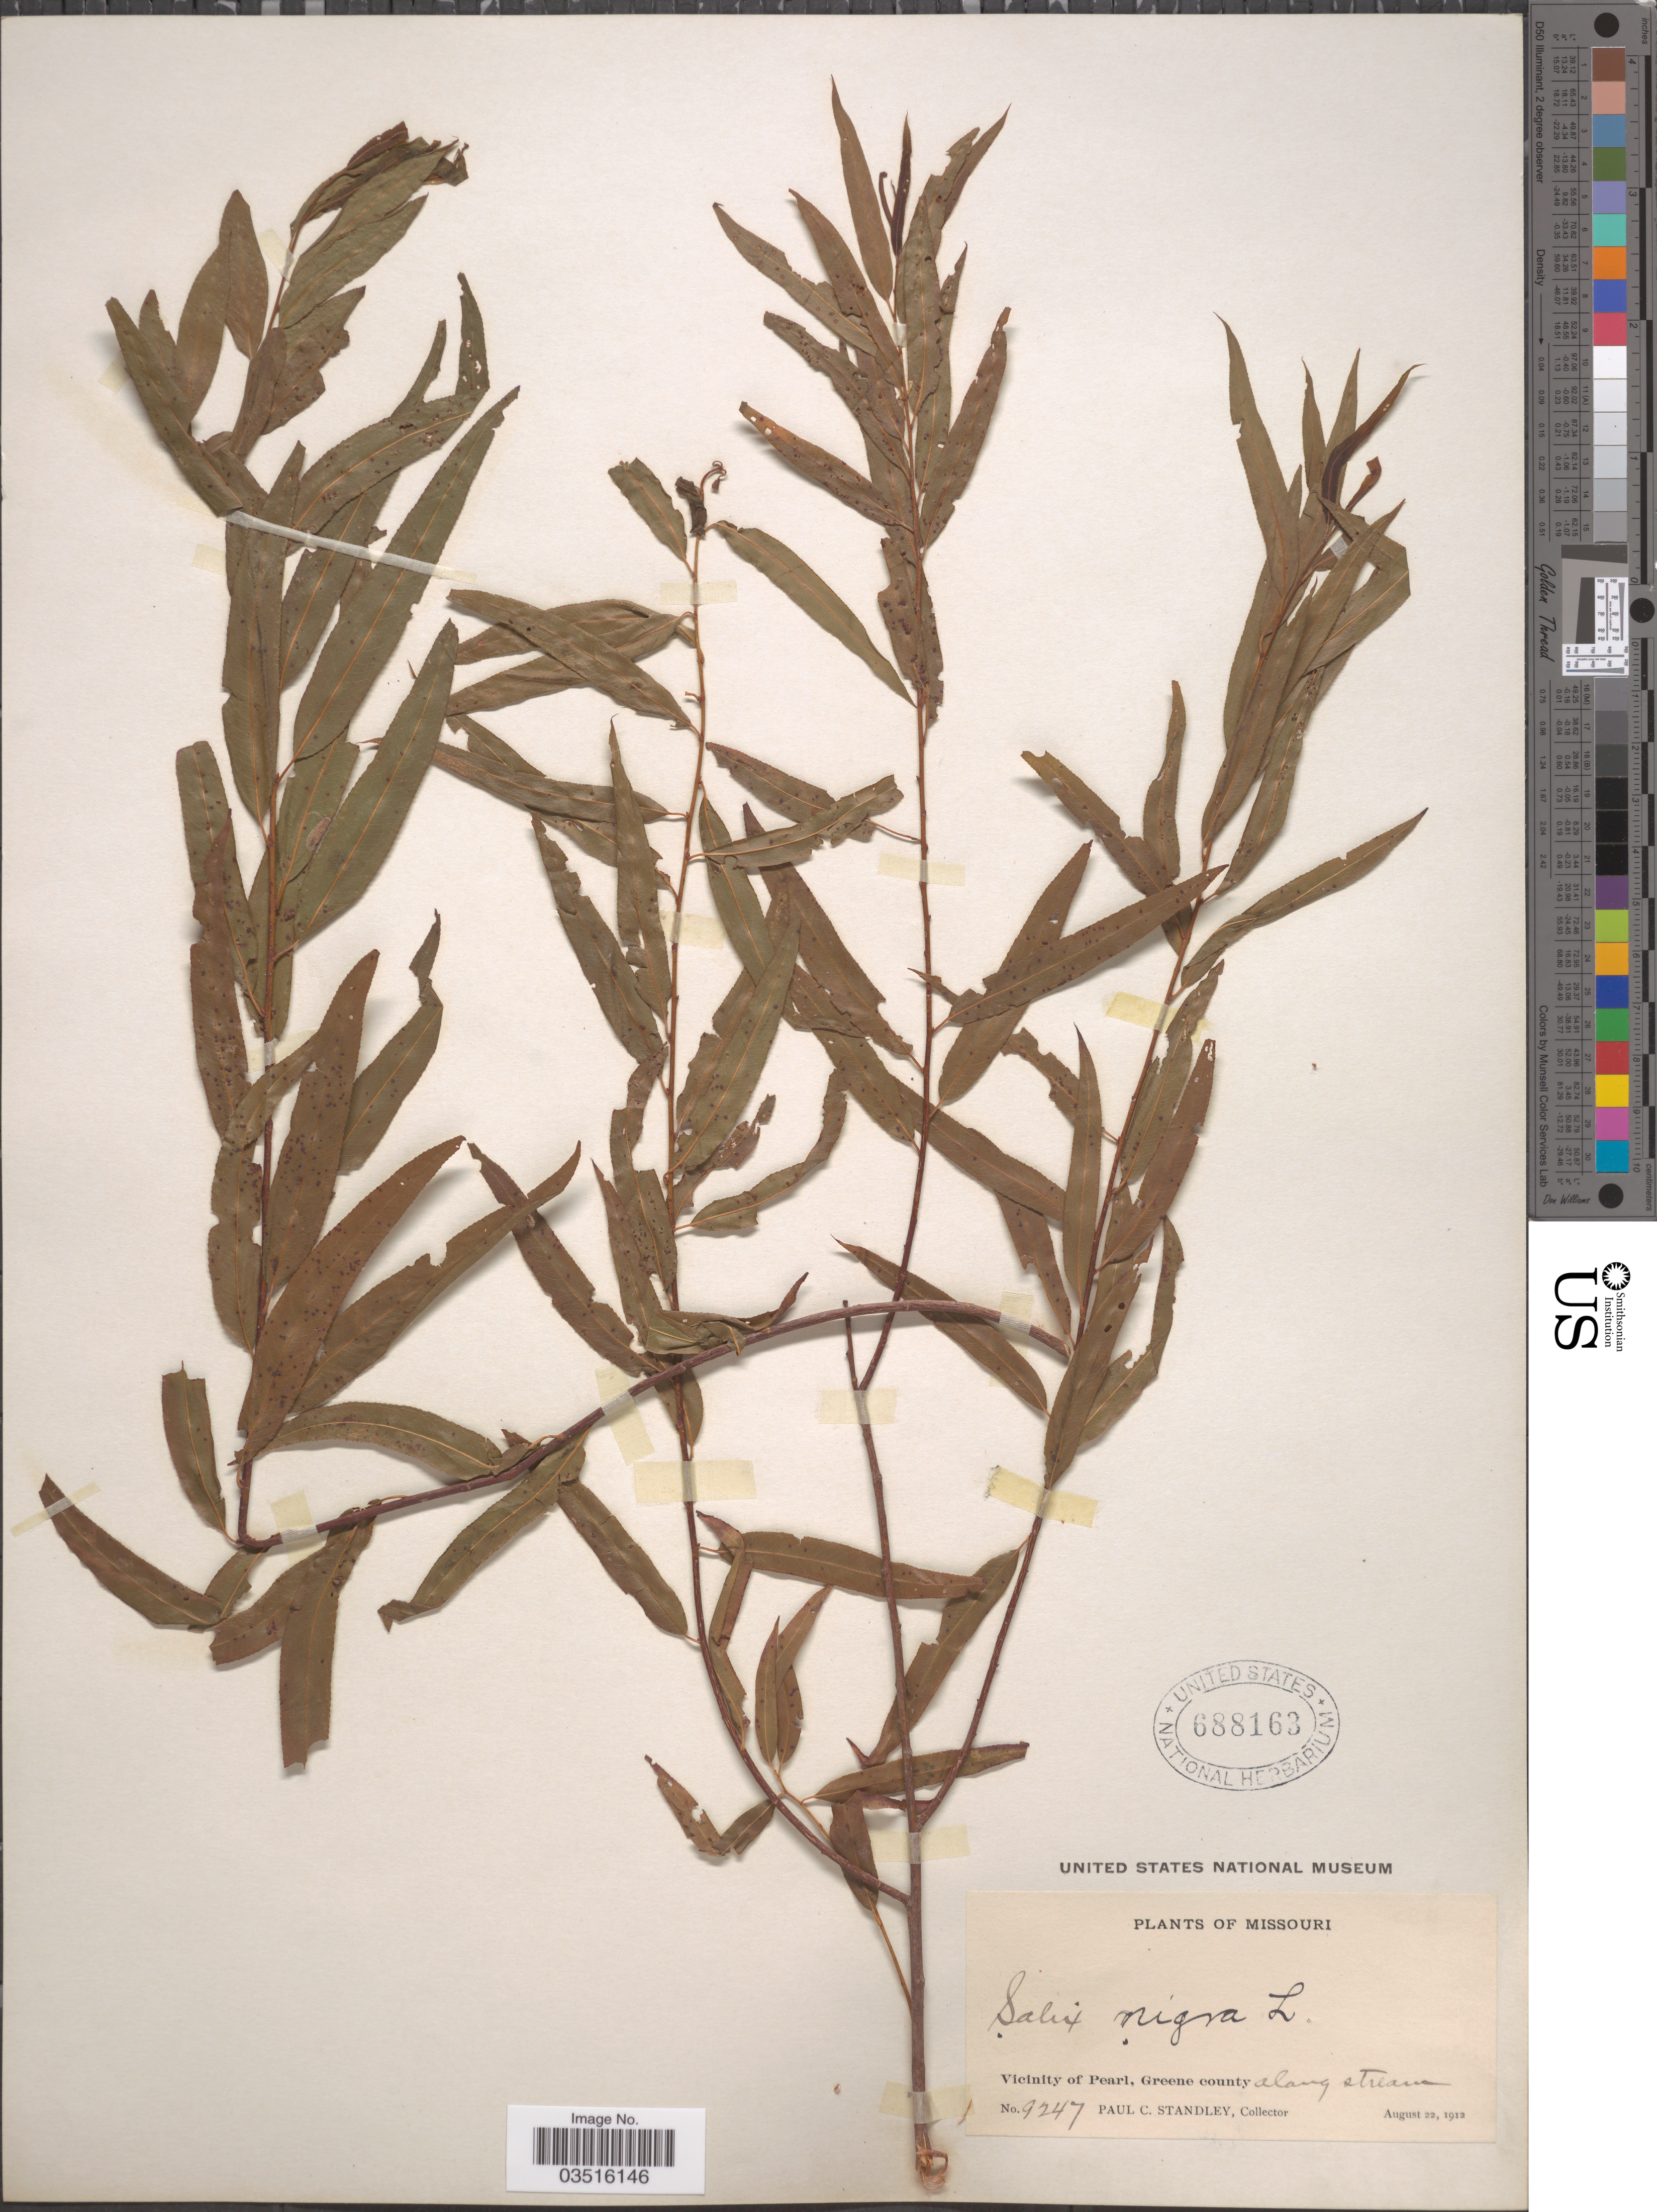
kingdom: Plantae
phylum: Tracheophyta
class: Magnoliopsida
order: Malpighiales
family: Salicaceae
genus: Salix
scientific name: Salix nigra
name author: Marshall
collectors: P. C. Standley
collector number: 9247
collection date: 1912-08-22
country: United States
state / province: Missouri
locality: Vicinity of Pearl, Greene county.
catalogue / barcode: US 688163